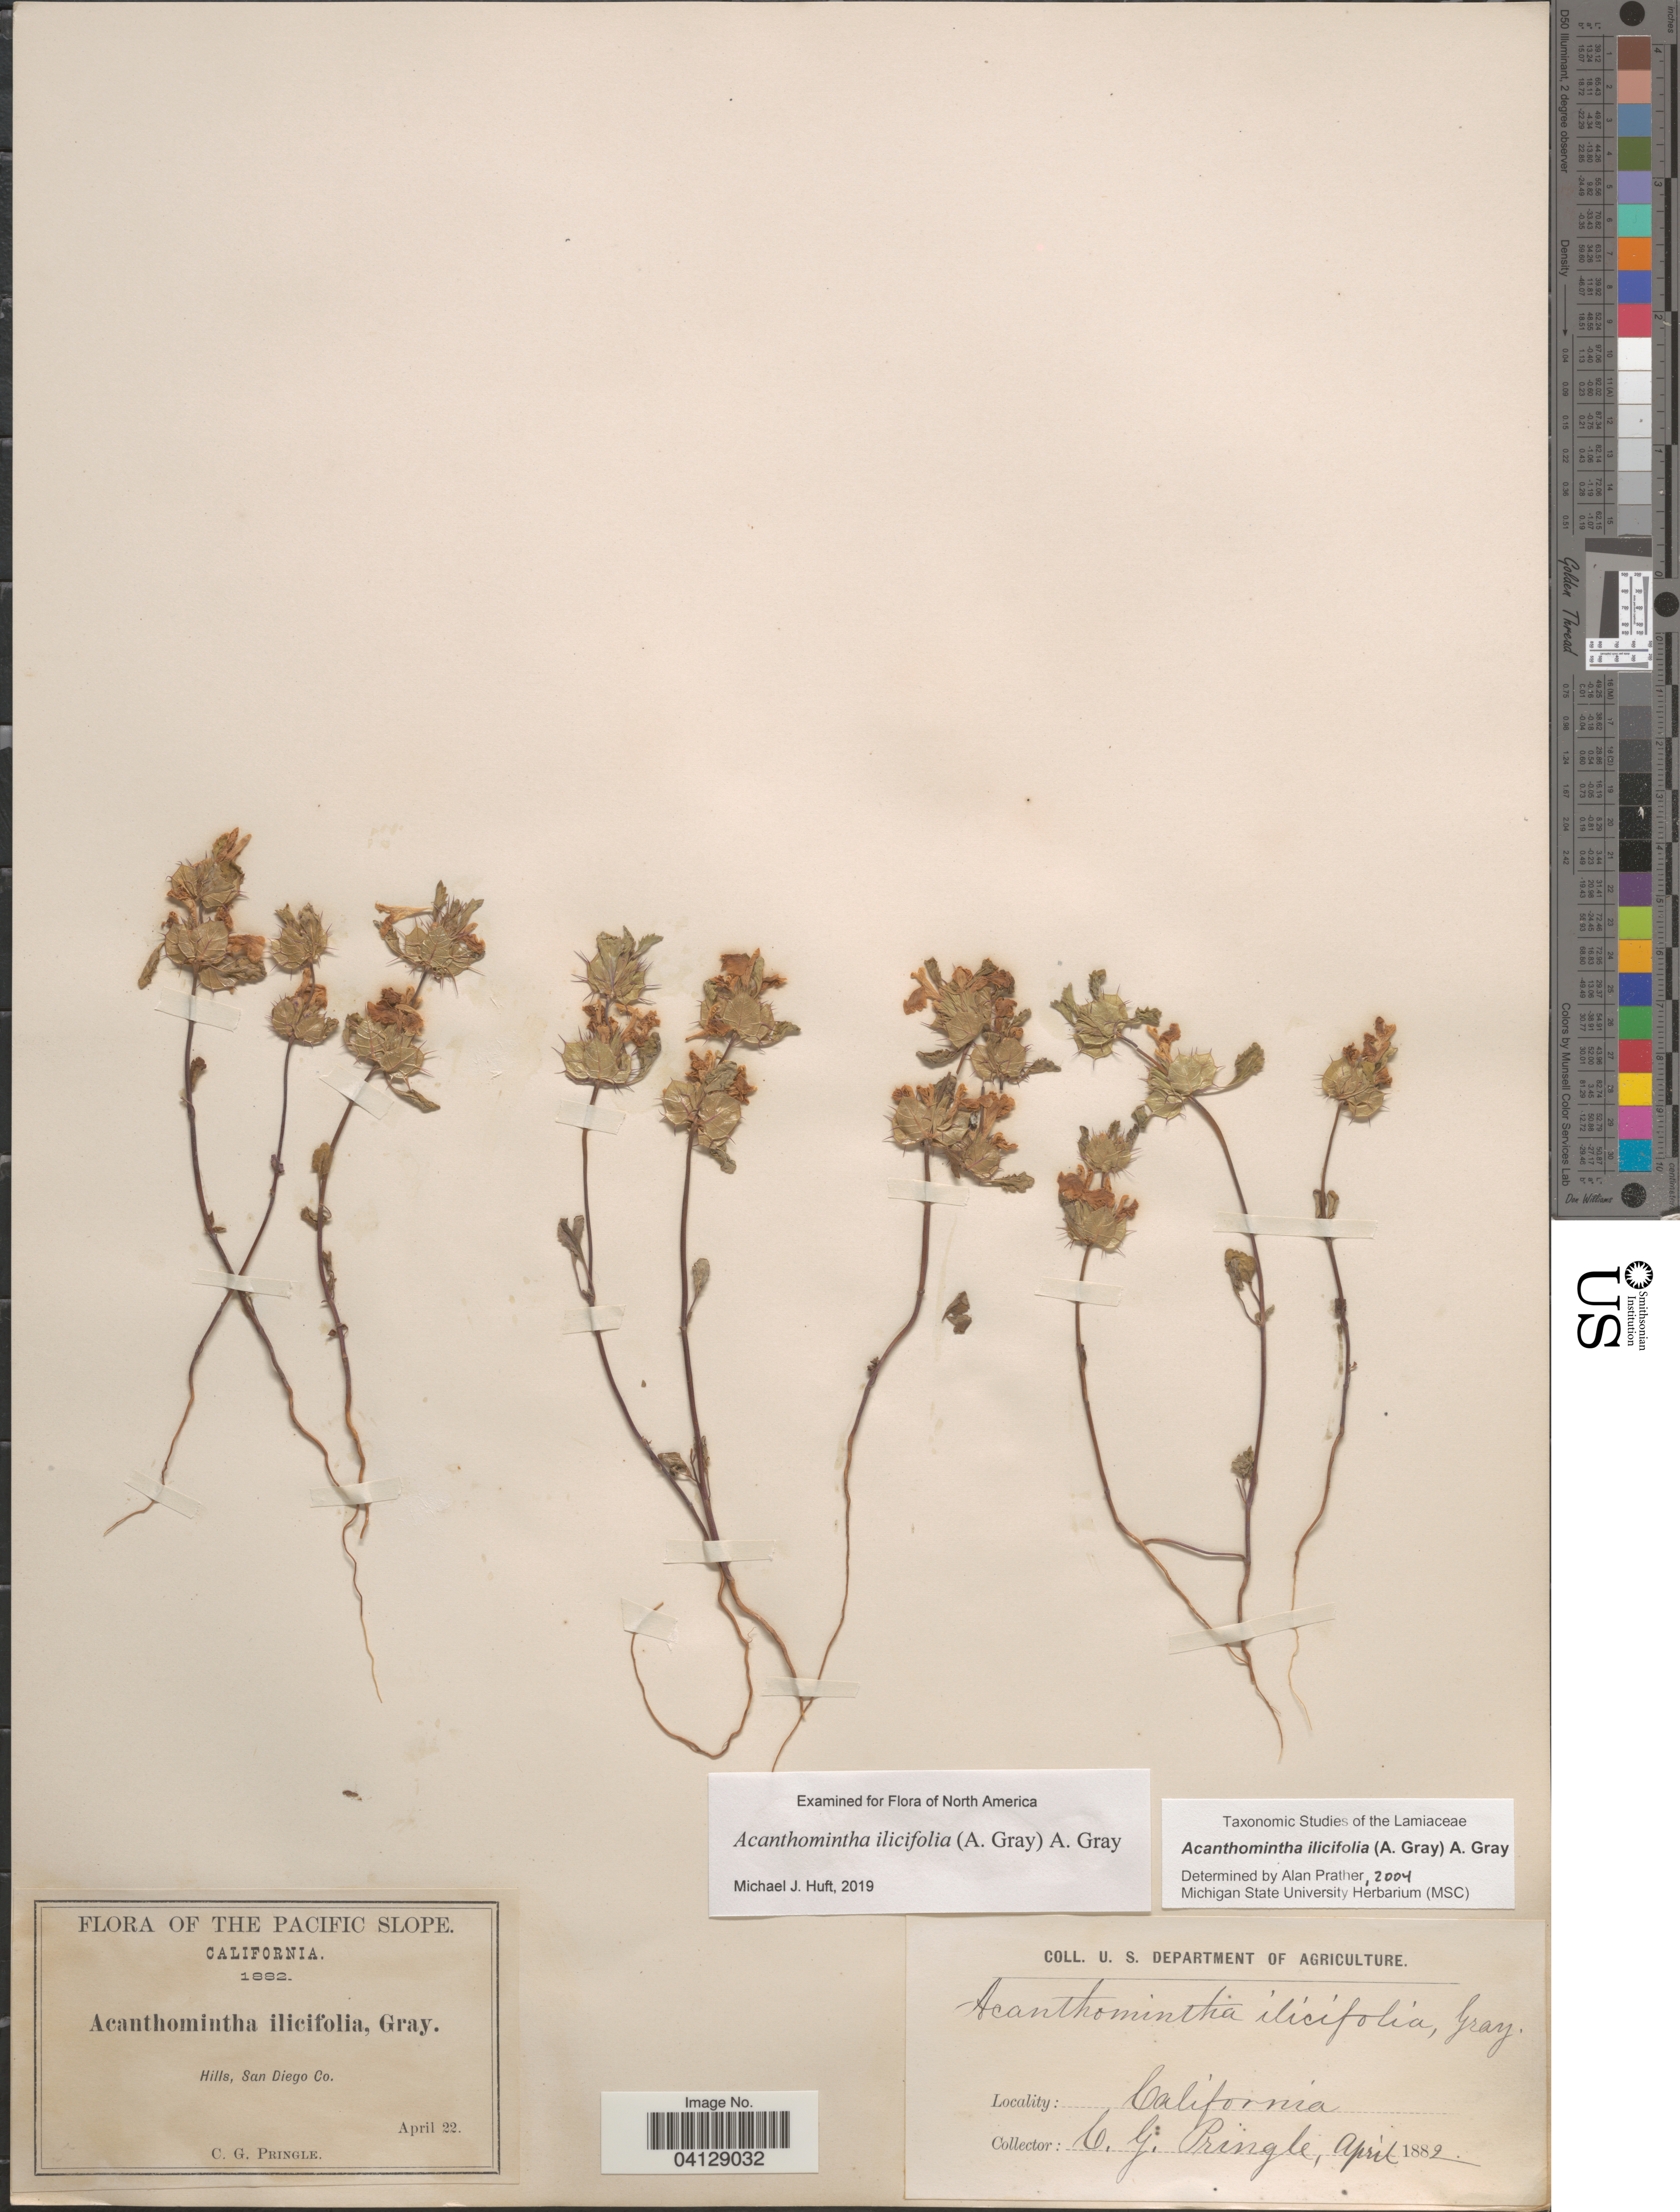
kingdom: Plantae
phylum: Tracheophyta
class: Magnoliopsida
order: Lamiales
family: Lamiaceae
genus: Acanthomintha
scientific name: Acanthomintha ilicifolia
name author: A. Gray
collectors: C. G. Pringle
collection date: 1882-04-22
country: United States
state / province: California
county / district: San Diego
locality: The Pacific Slope. Hills, San Diego Co.